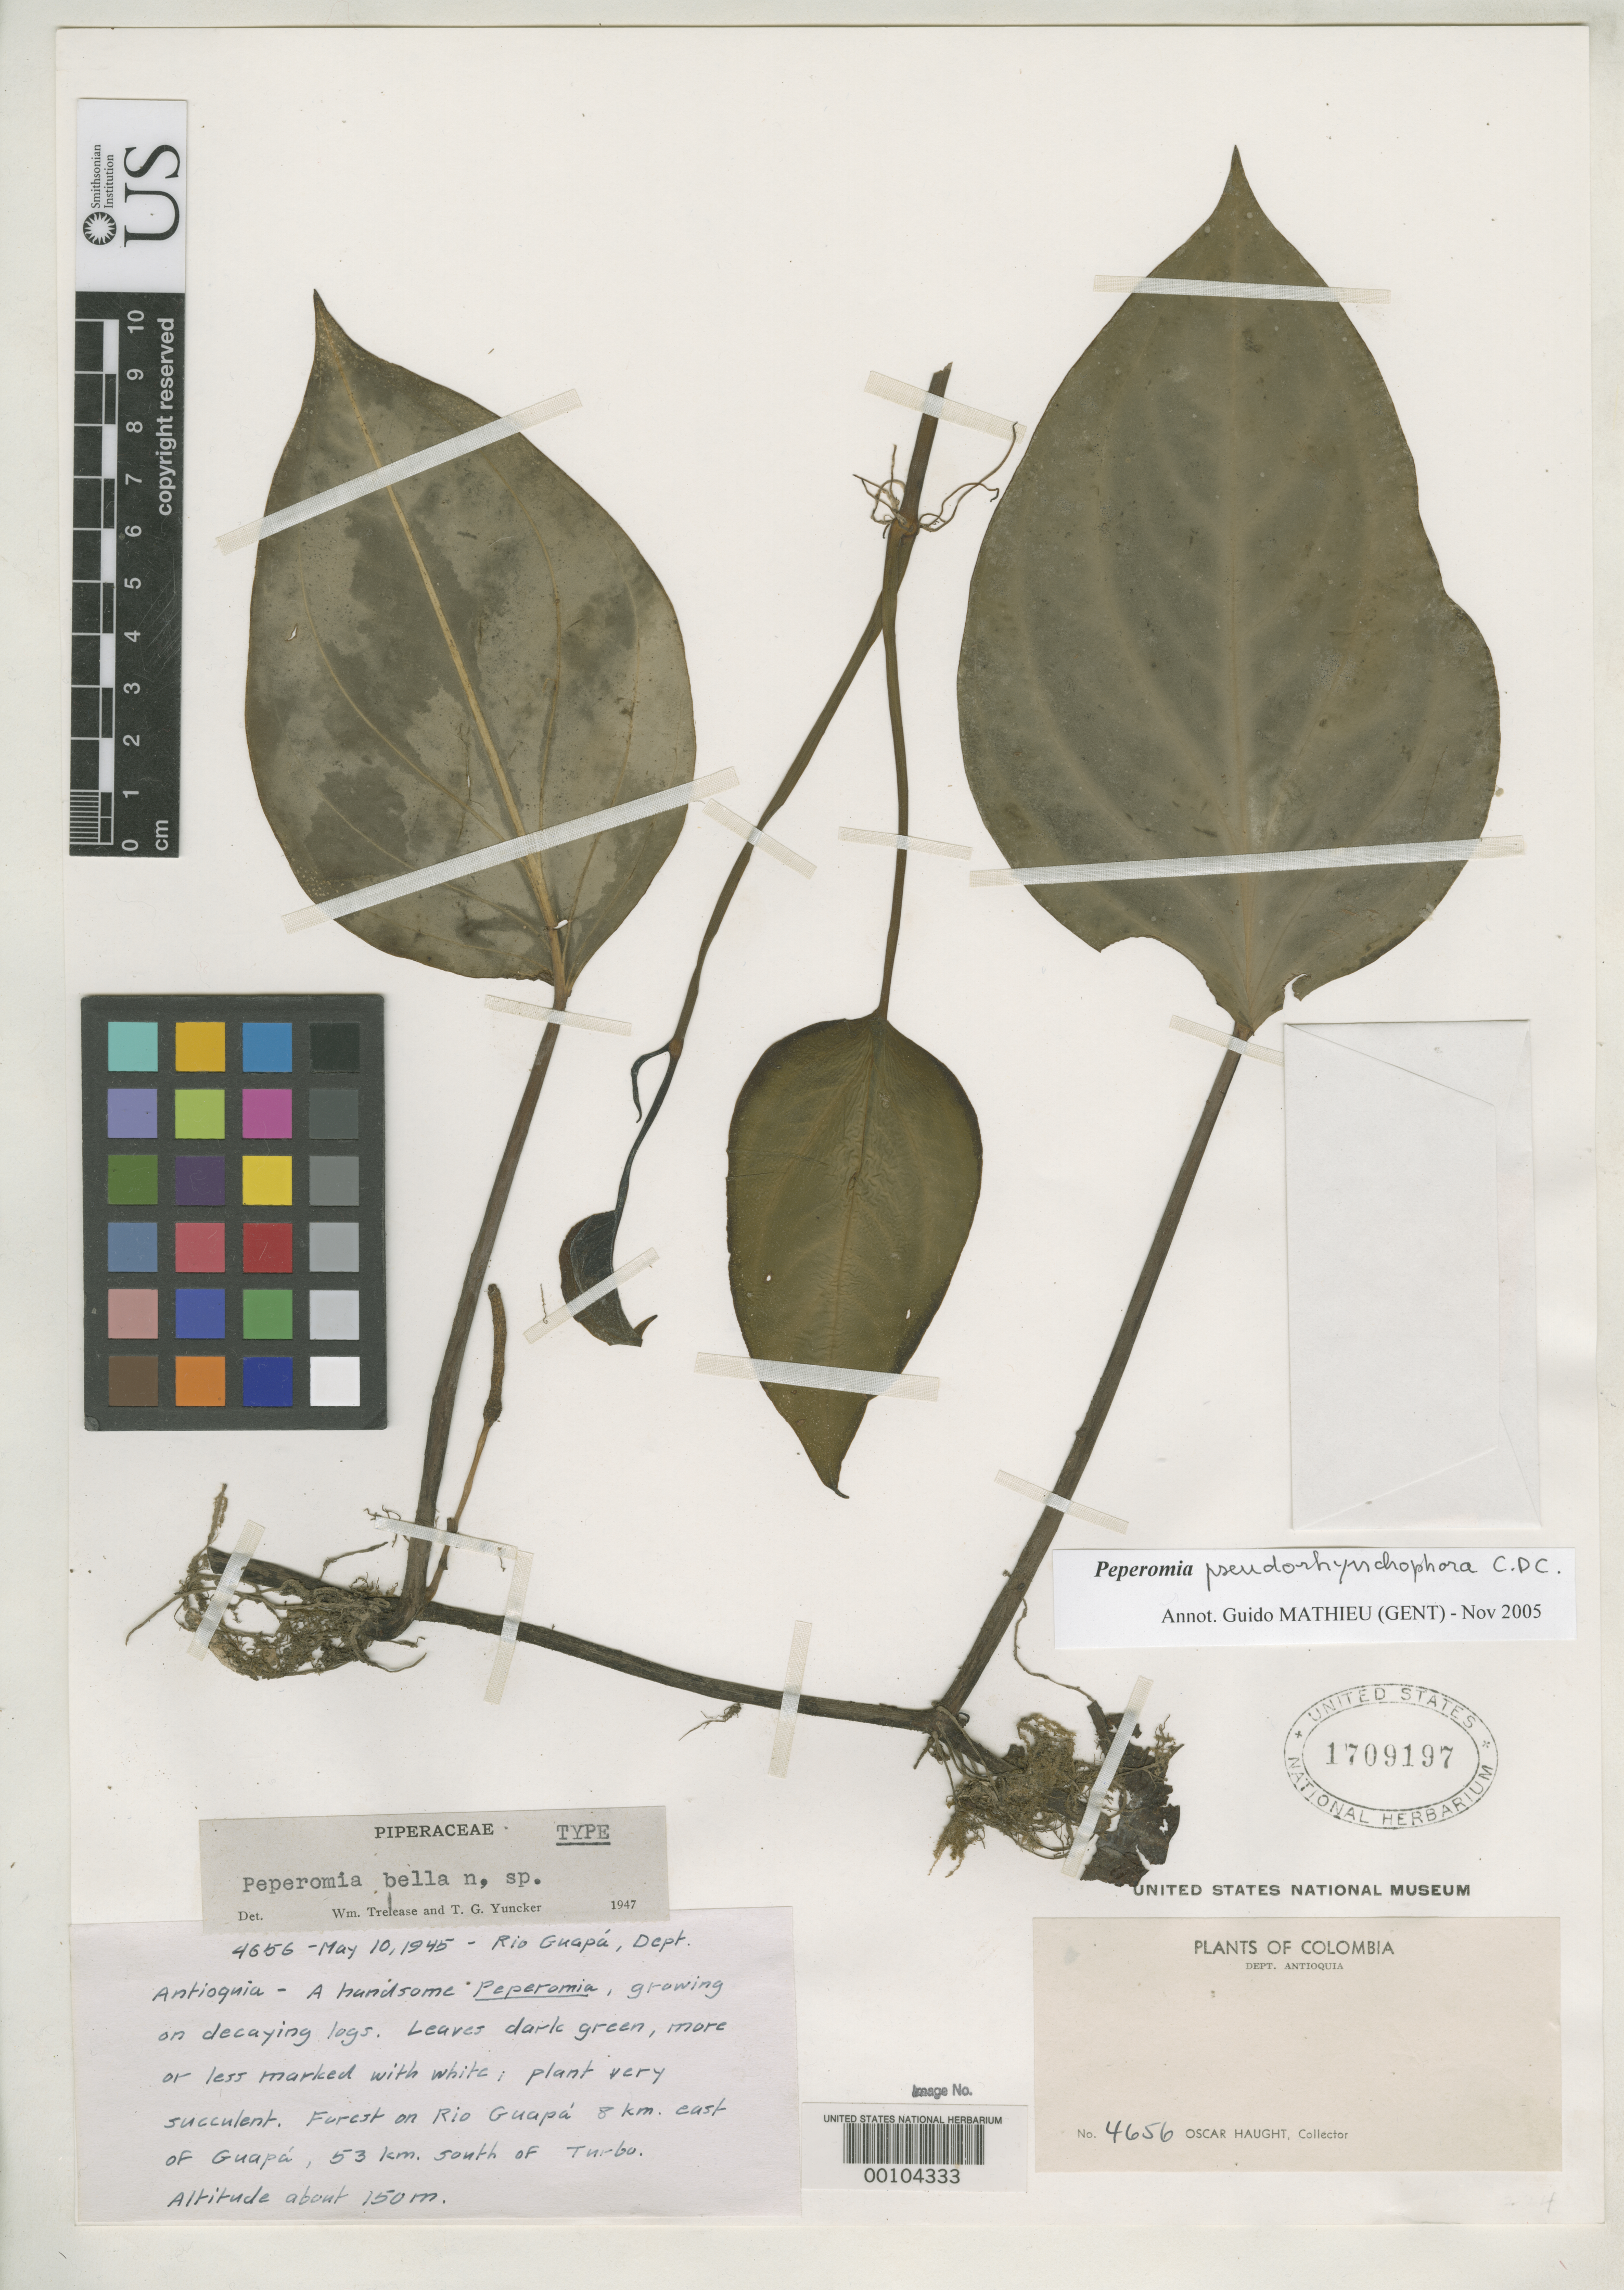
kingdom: Plantae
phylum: Tracheophyta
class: Magnoliopsida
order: Piperales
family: Piperaceae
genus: Peperomia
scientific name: Peperomia bella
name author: Yunck.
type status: Holotype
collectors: O. L. Haught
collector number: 4656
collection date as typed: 10 May 1945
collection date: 1945-05-10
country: Colombia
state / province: Antioquia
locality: Rio Guapa, 8 km. E of Guapa, 53 km. S of Turbo.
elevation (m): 150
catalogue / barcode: US 1709197